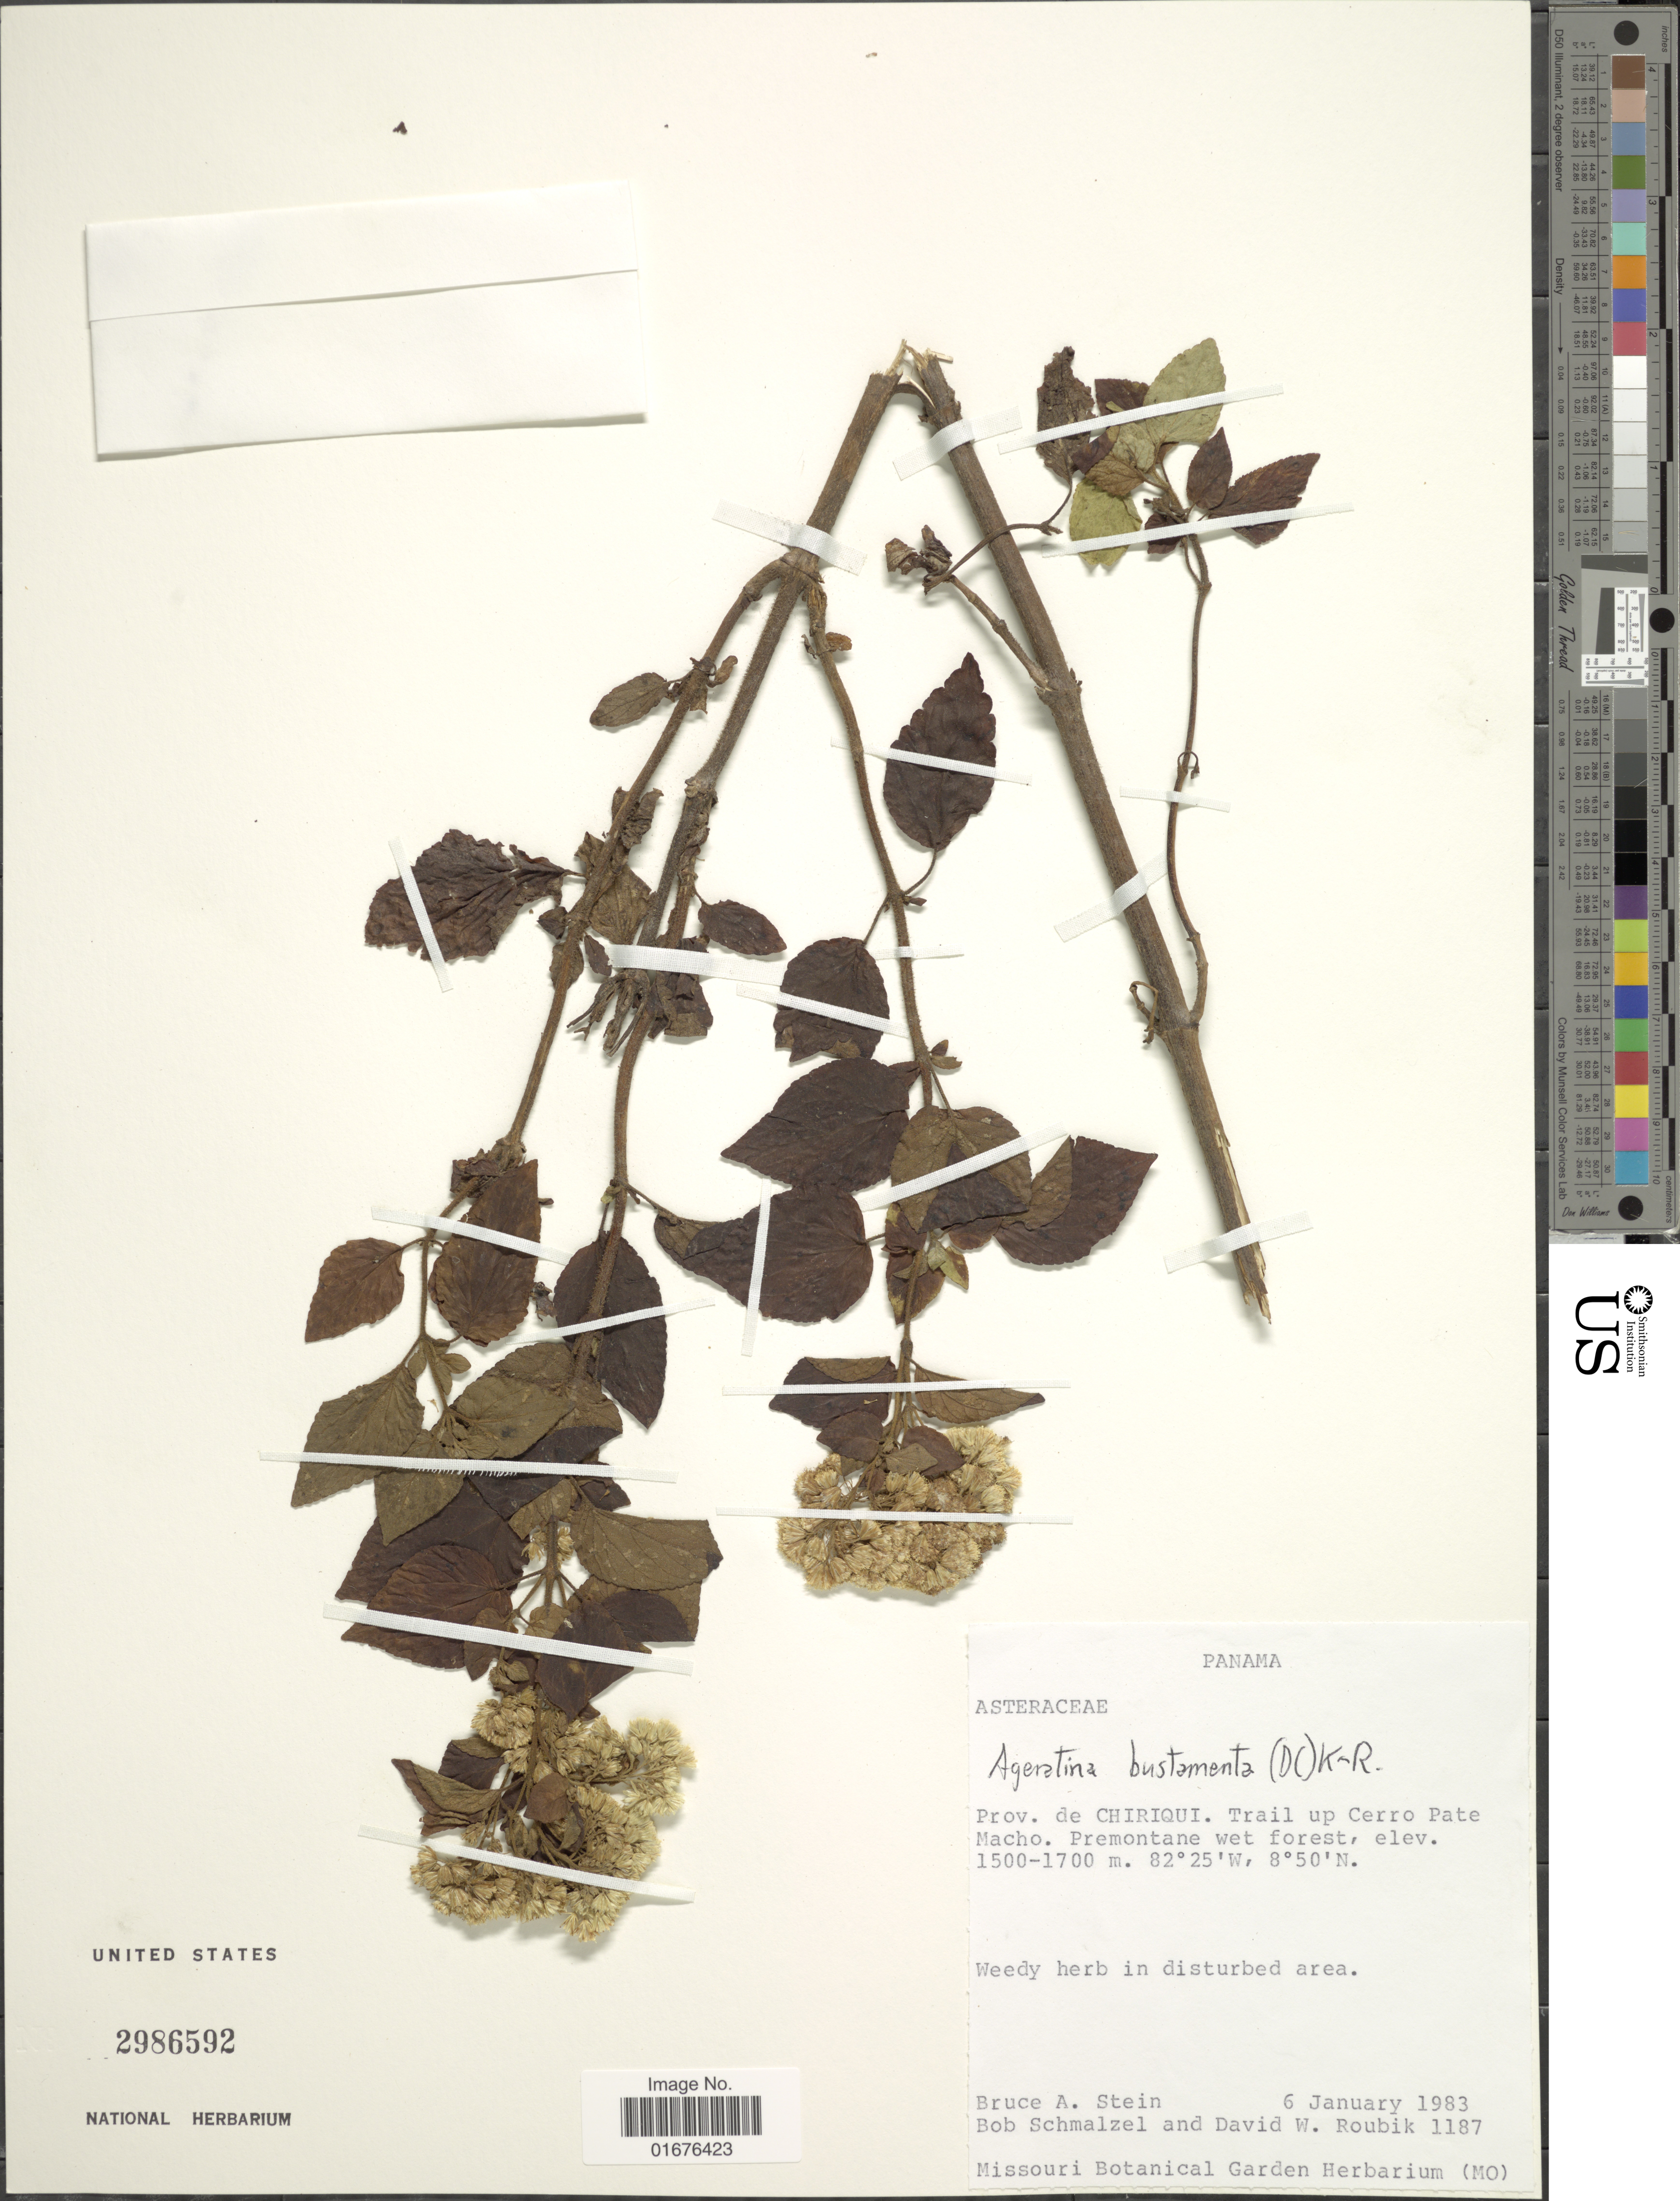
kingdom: Plantae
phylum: Tracheophyta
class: Magnoliopsida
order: Asterales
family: Asteraceae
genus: Ageratina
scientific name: Ageratina pichinchensis var. bustamenta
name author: (DC.) R.M. King & H. Rob.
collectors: B. A. Stein, B. Schmalzel & D. Roubik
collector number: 1187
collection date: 1983-01-06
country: Panama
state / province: Chiriqui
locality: Trail up Cerro Pate Macho, Premontane wet forest, weedy herb in disturbed area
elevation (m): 1500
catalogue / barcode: US 2986592